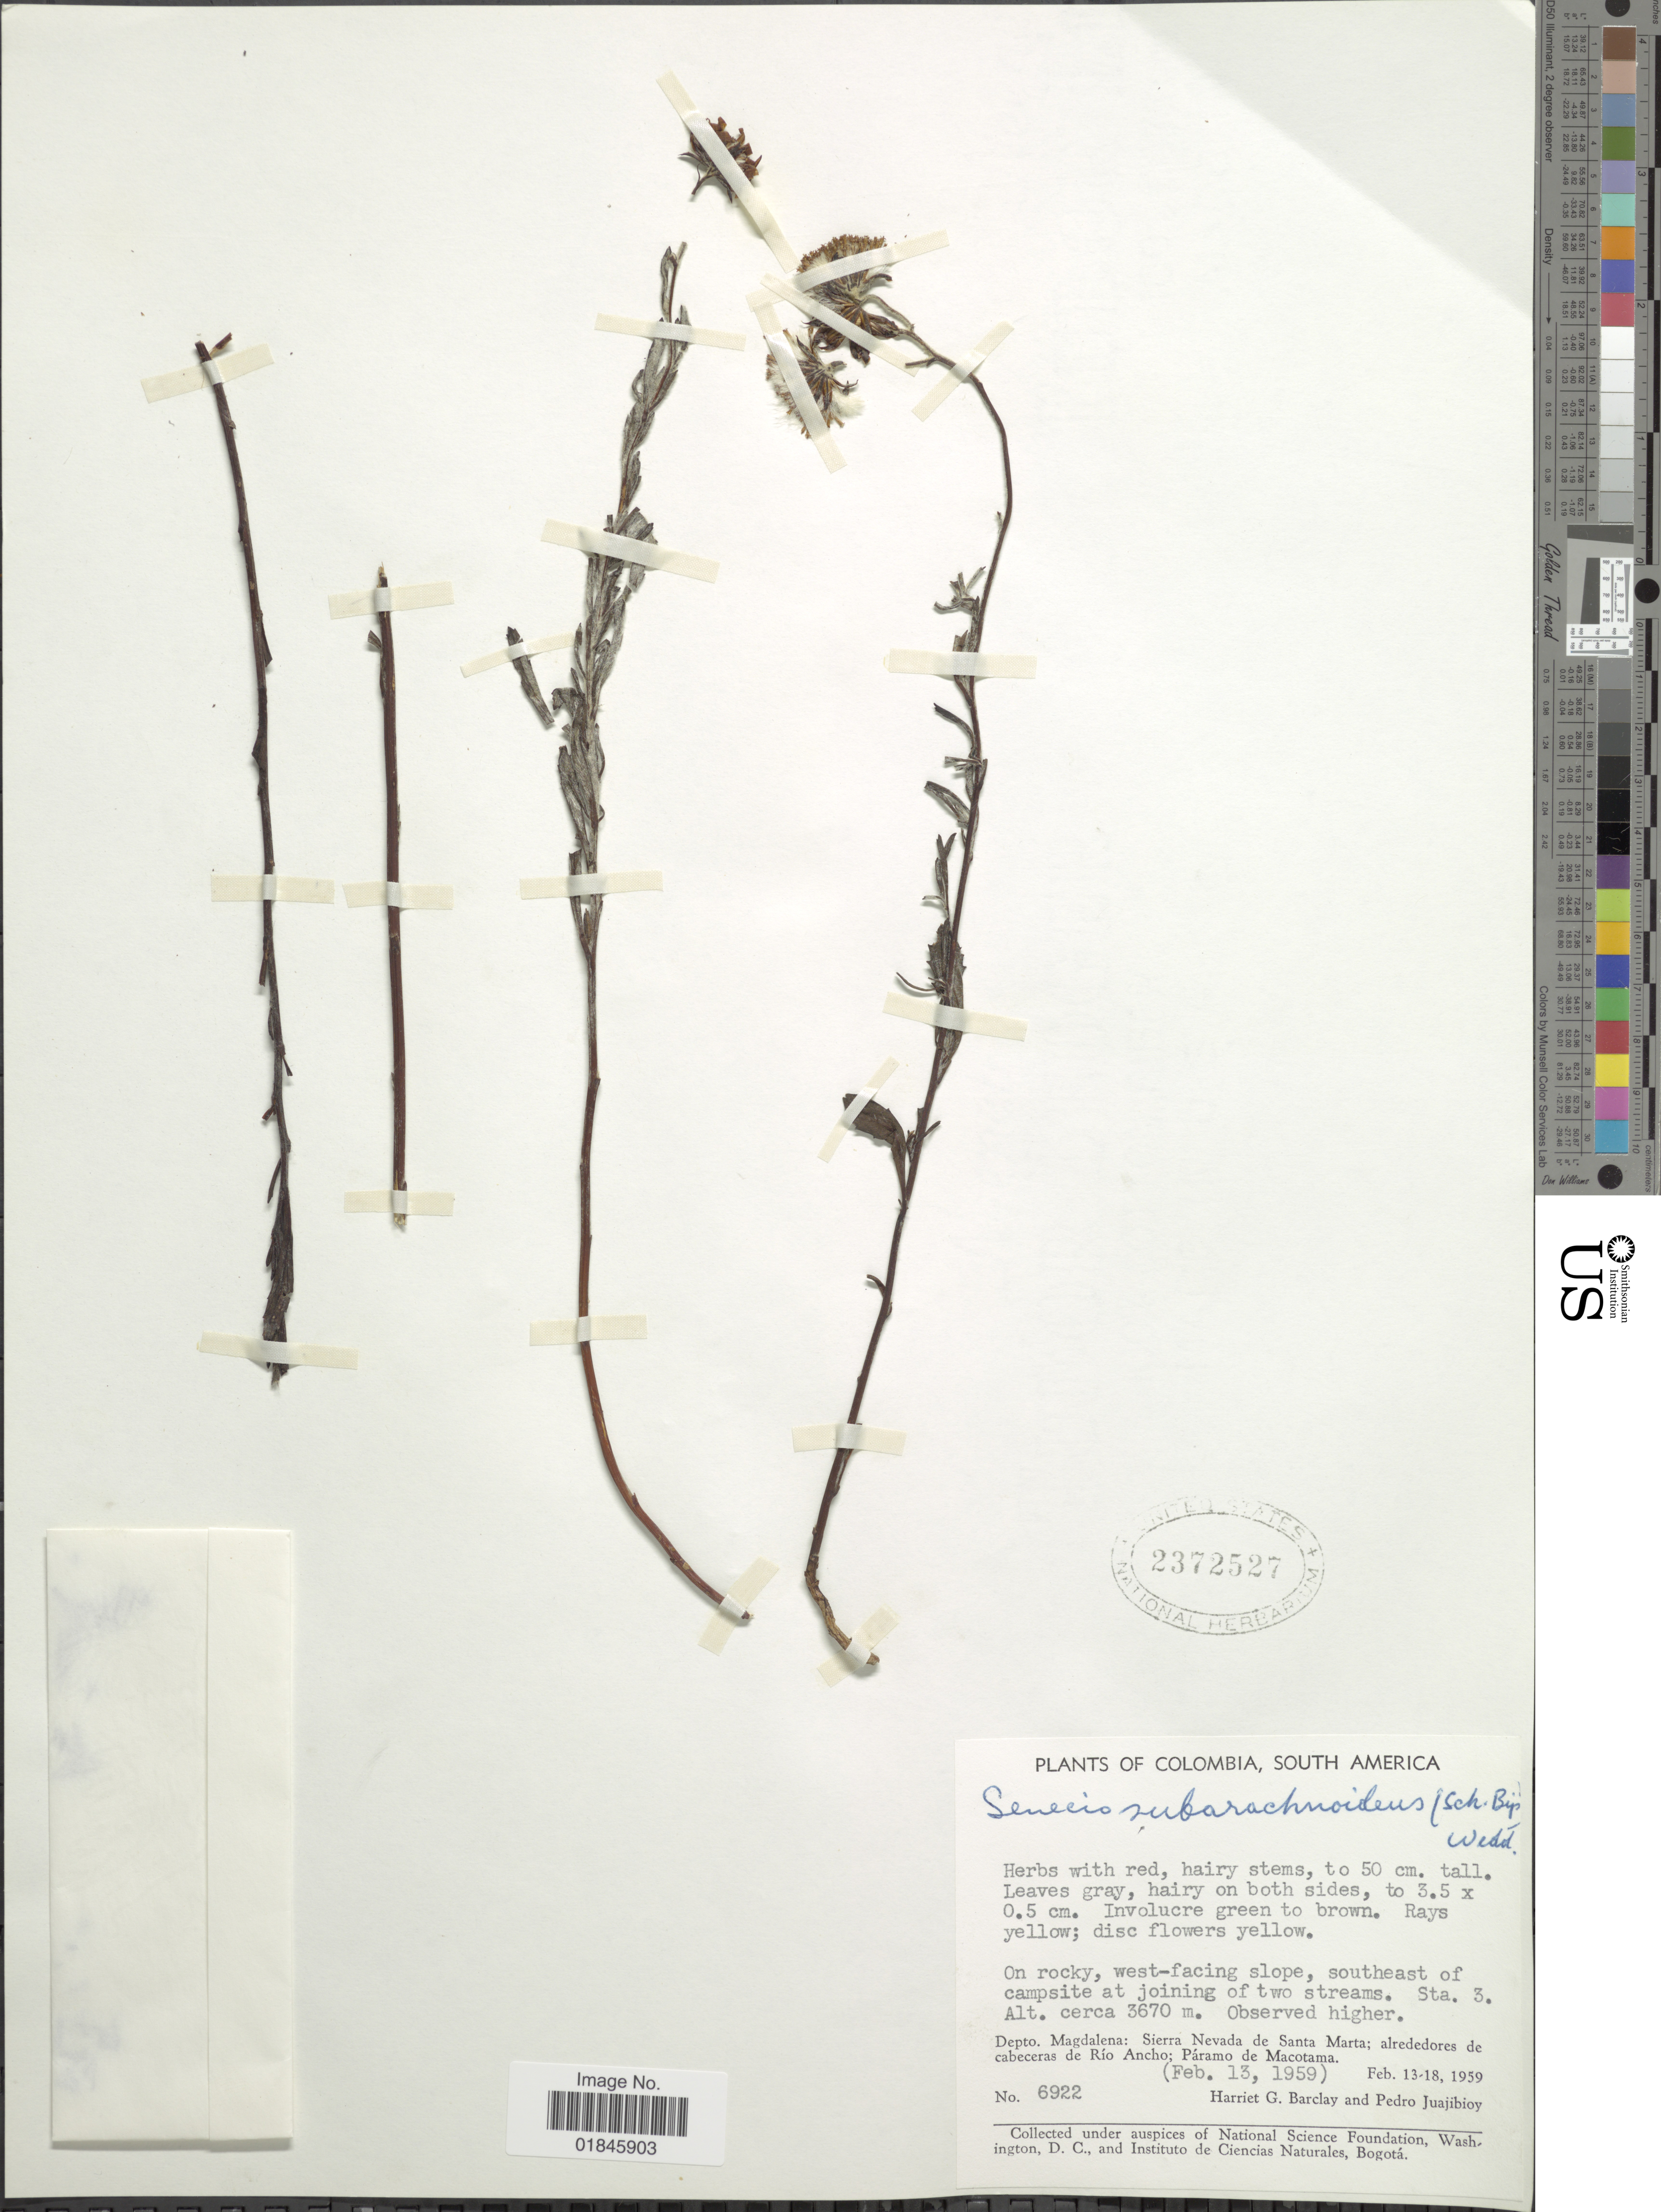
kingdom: Plantae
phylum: Tracheophyta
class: Magnoliopsida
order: Asterales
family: Asteraceae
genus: Pentacalia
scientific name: Pentacalia subarachnoidea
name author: (Wedd.) Cuatrec.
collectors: H. G. Barclay & P. Juajibioy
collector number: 6922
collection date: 1959-02-13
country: Colombia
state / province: Magdalena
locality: Depto. Magdalena: Sierra Nevada de Santa Marta; alrededores de cabeceras de Río Ancho; Páramo de Macotama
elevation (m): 3670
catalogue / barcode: US 2372527